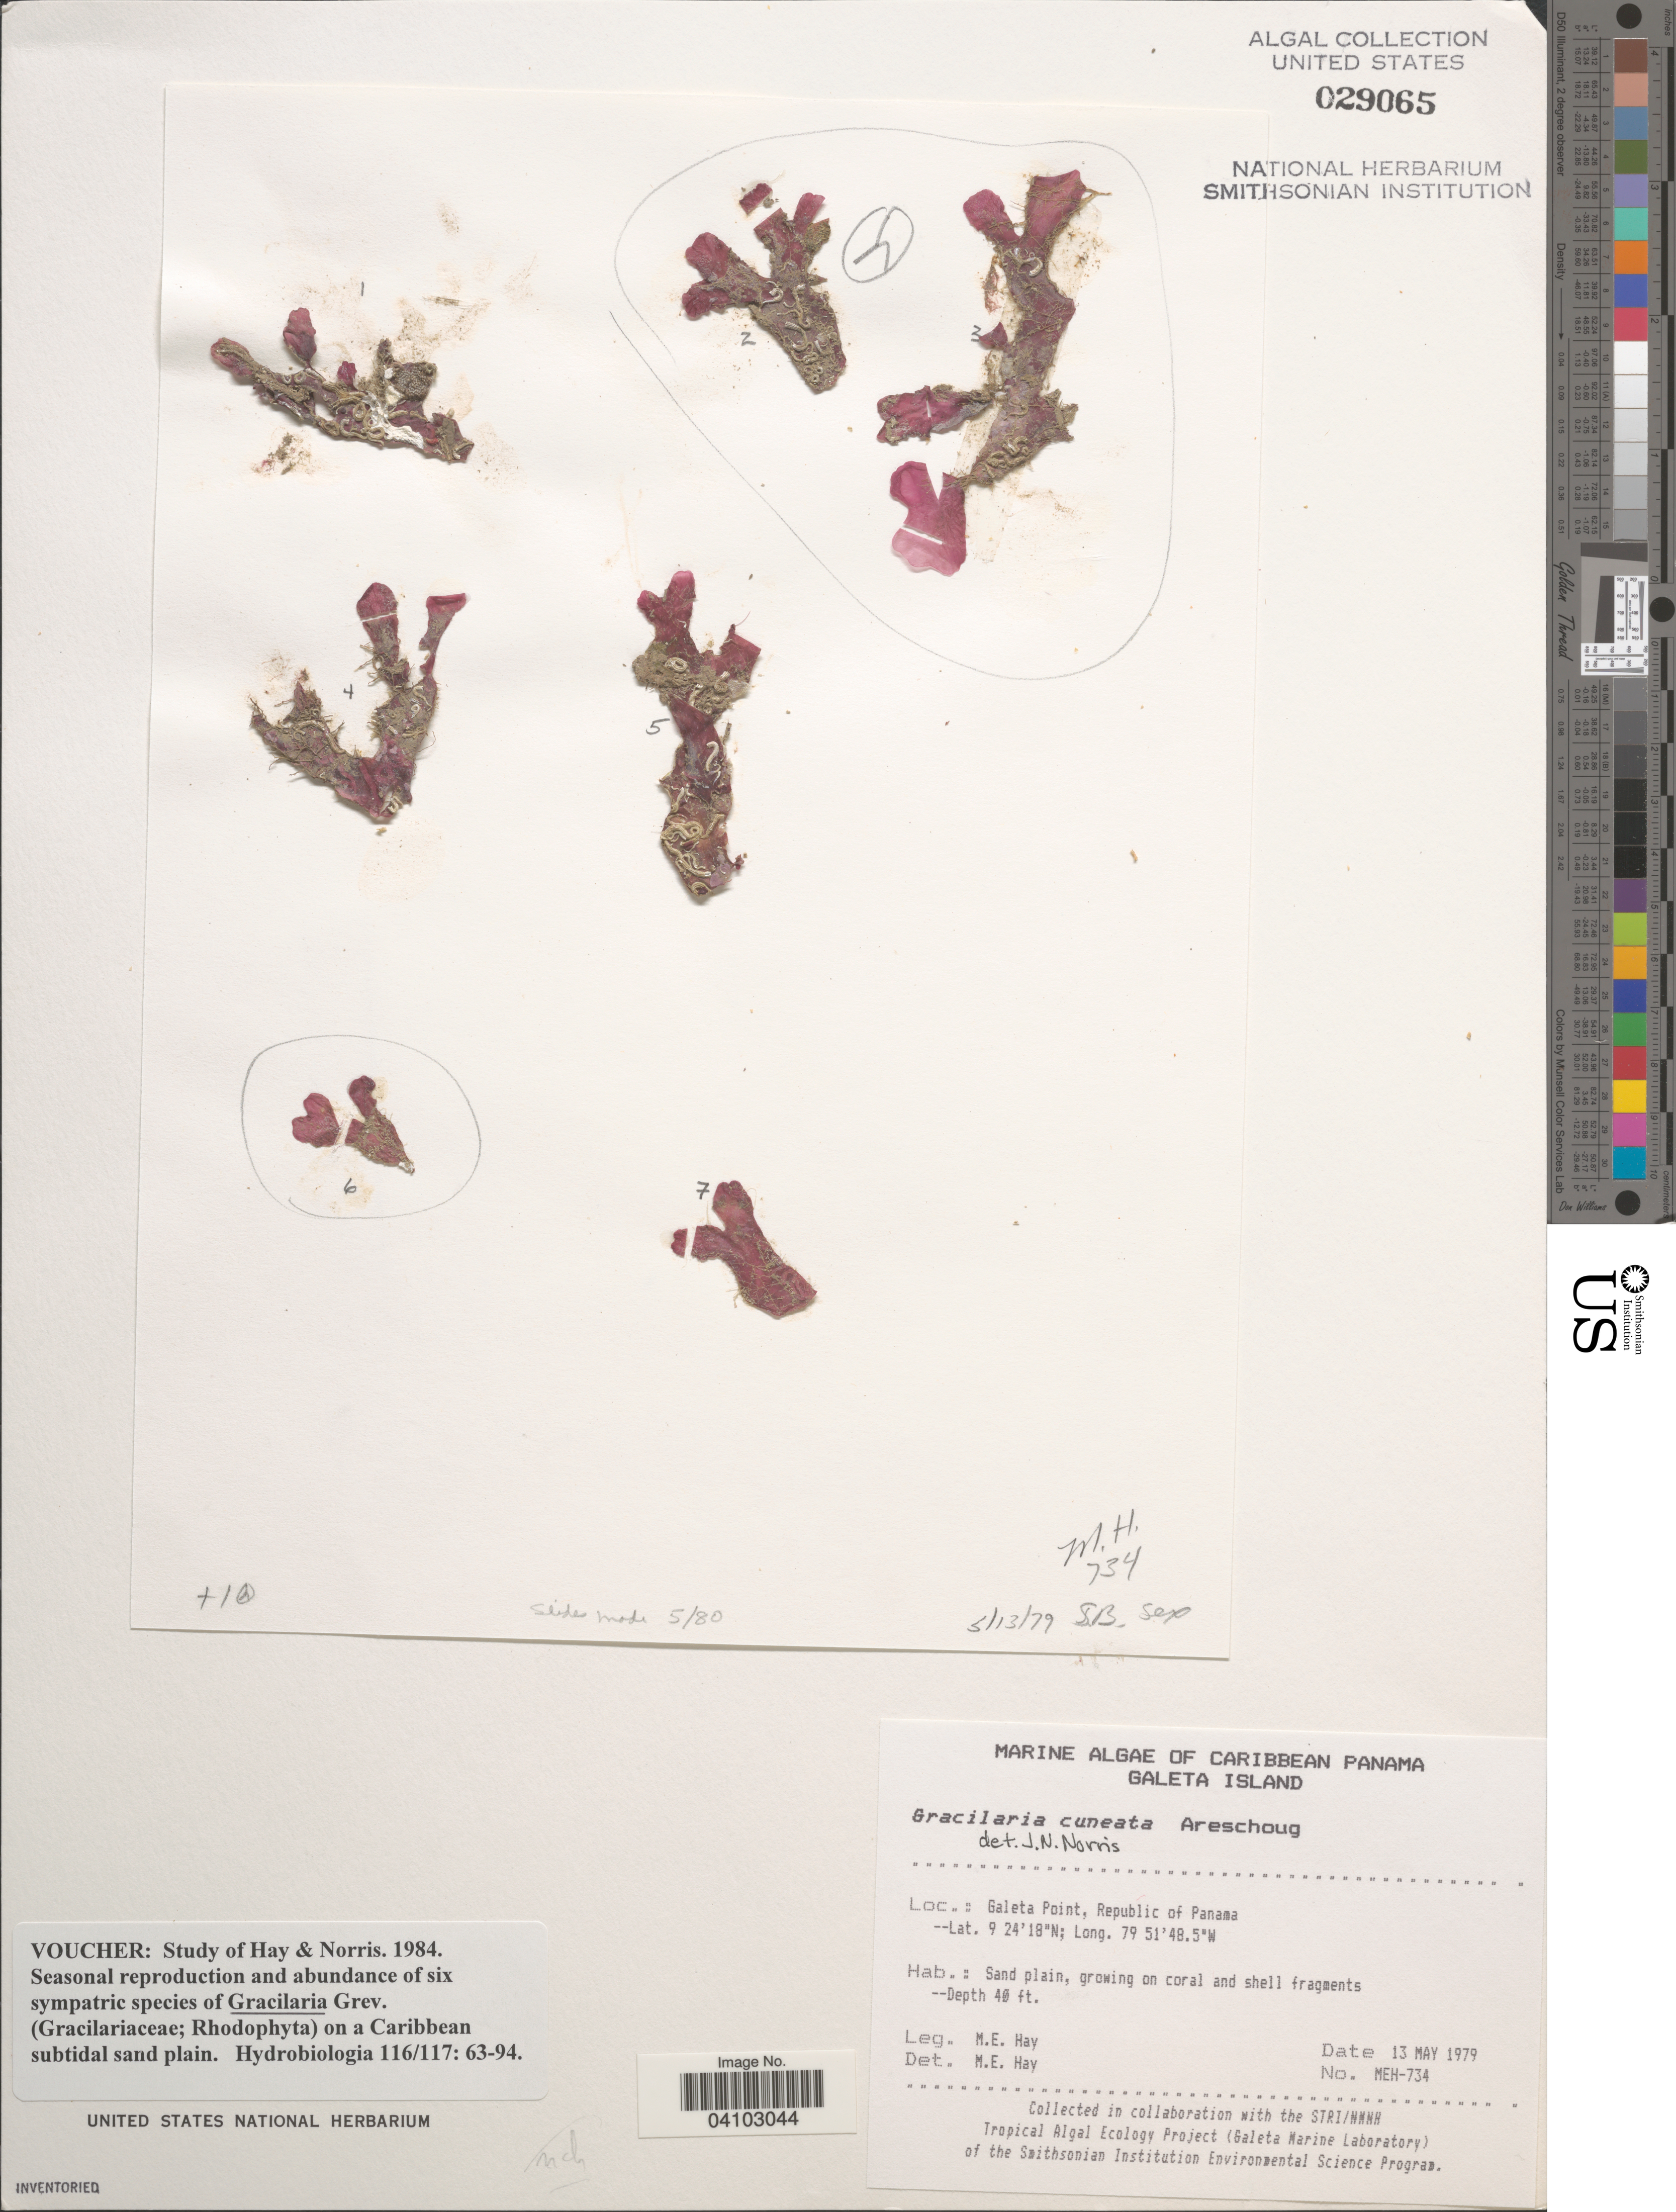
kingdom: Plantae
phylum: Rhodophyta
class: Florideophyceae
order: Gracilariales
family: Gracilariaceae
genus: Gracilaria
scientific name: Gracilaria cuneata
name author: Aresch.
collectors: M. E. Hay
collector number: MEH-734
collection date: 1979-05-13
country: Panama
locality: Caribbean Panama. Galeta Island. Galeta Point, Republic of Panama.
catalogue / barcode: US 29065